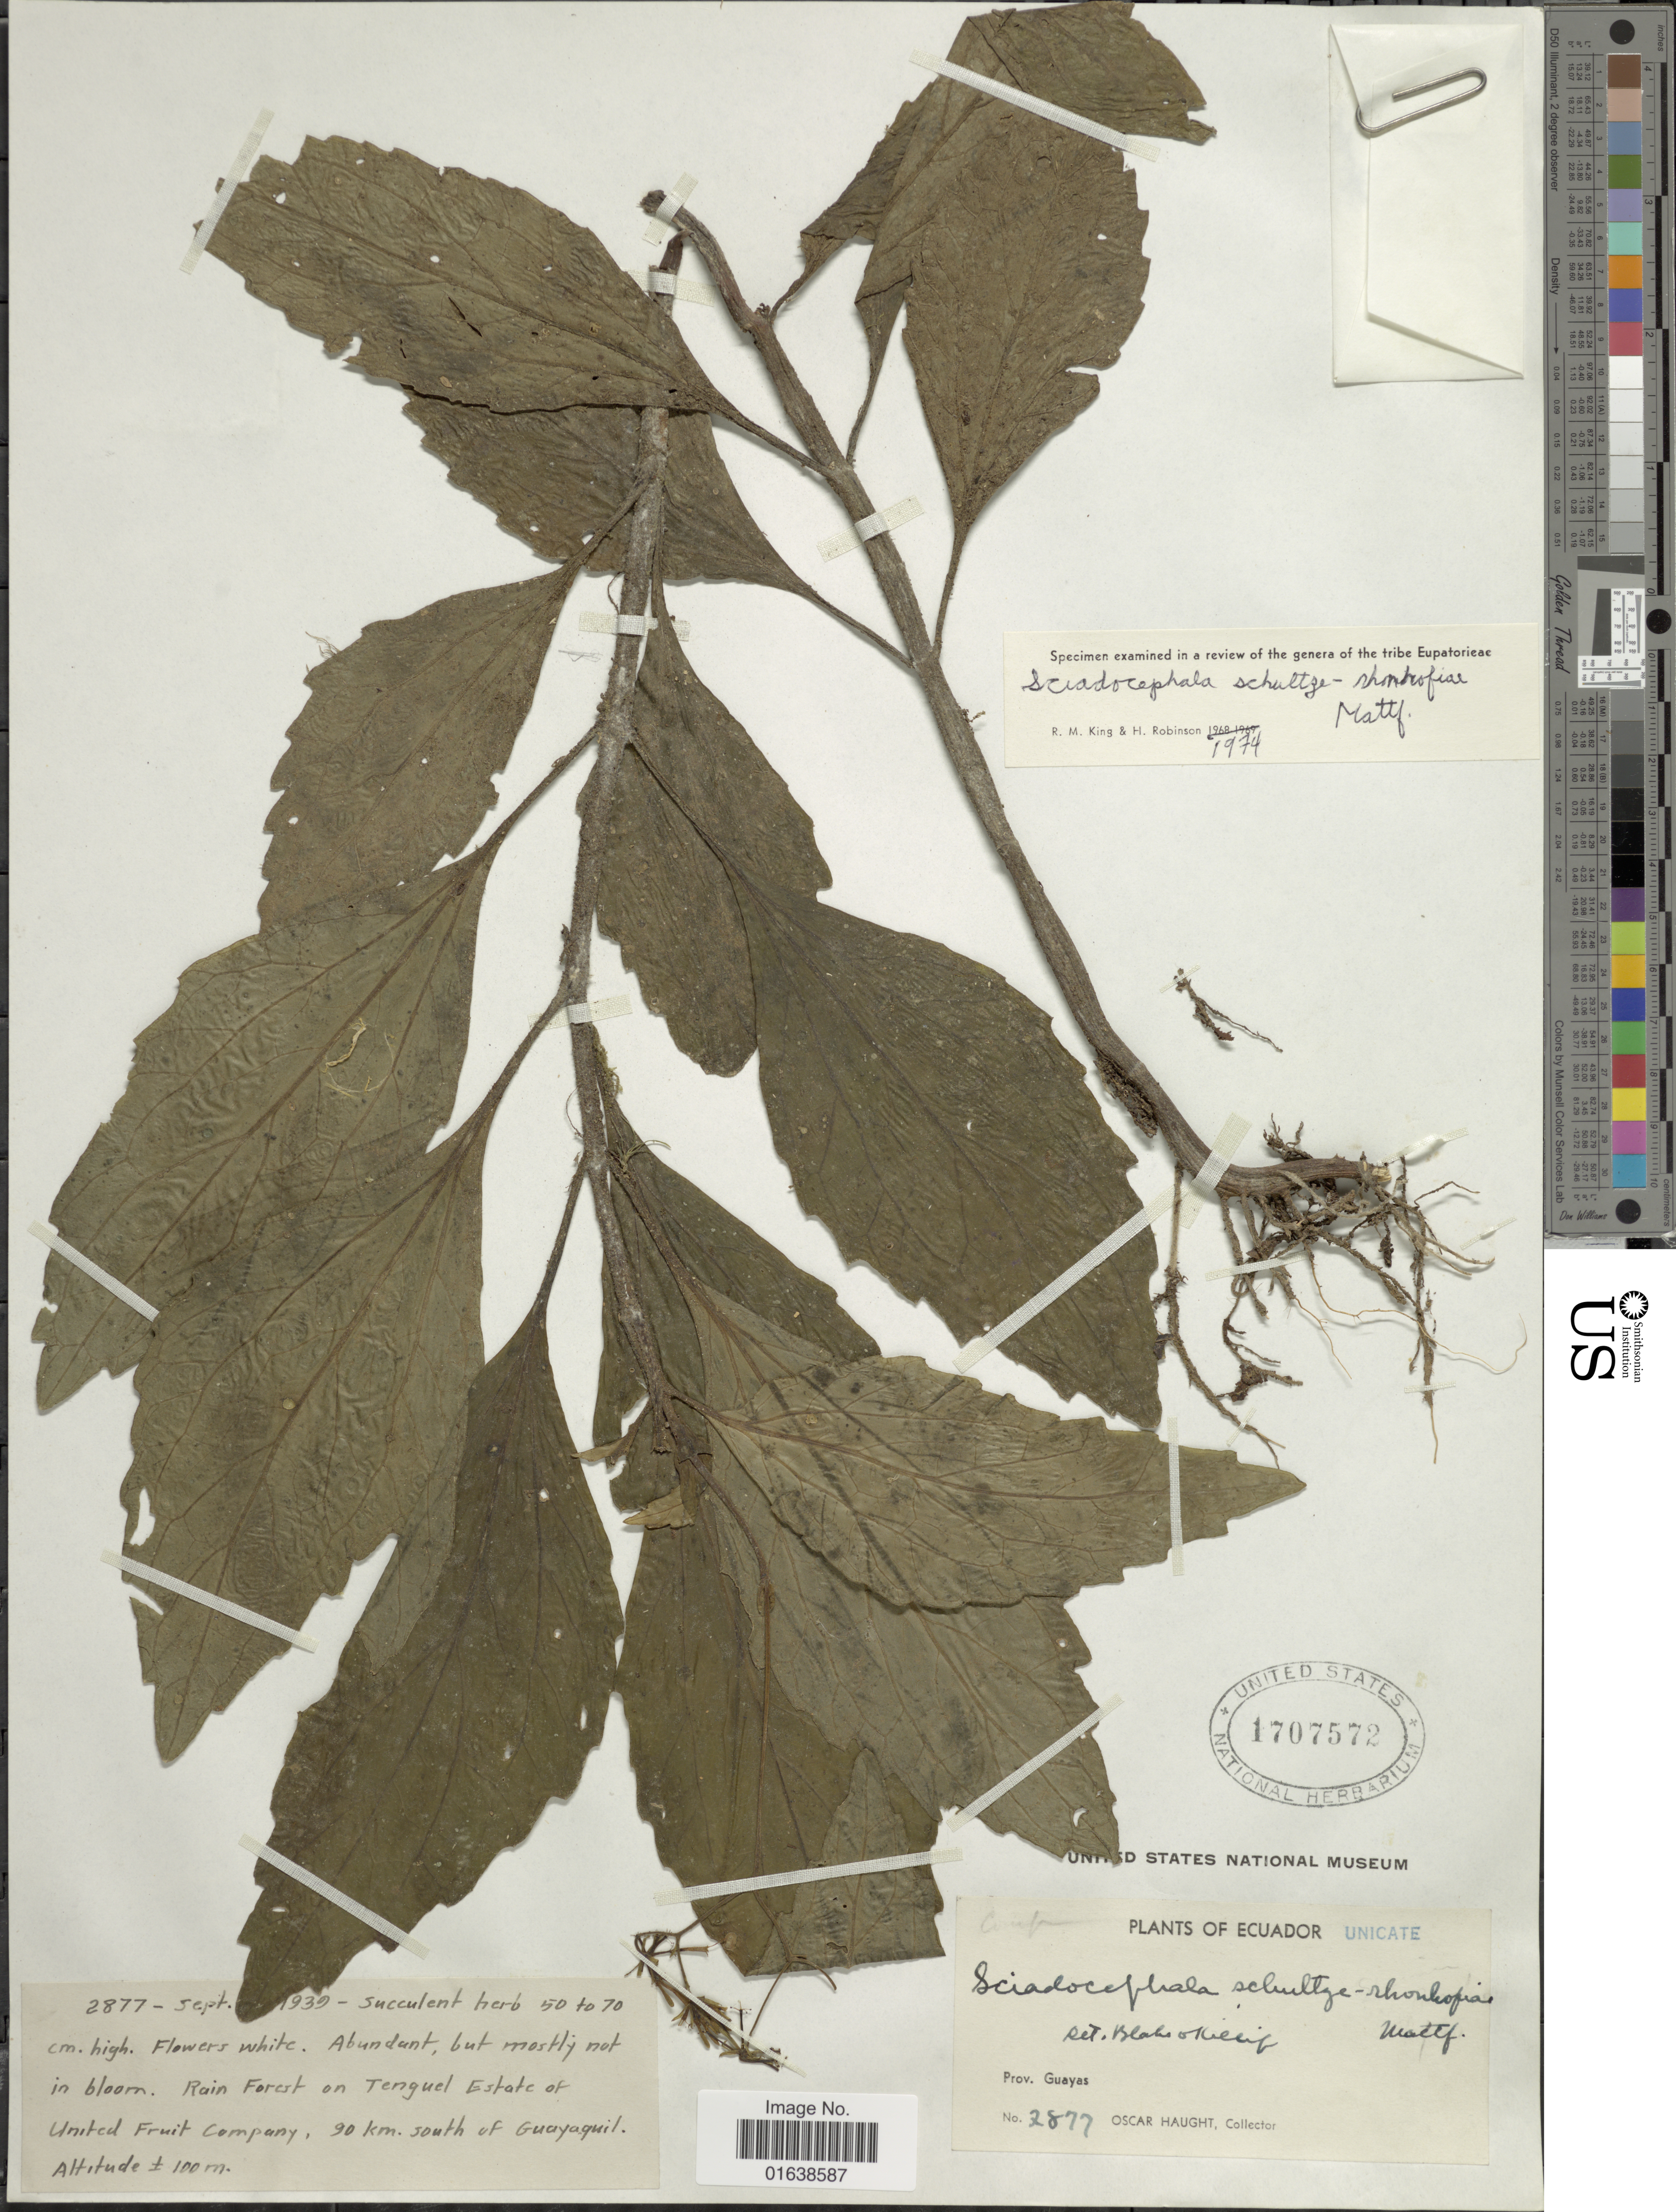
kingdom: Plantae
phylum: Tracheophyta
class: Magnoliopsida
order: Asterales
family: Asteraceae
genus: Sciadocephala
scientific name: Sciadocephala schultze-rhonhofiae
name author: Mattf. in Diels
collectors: O. L. Haught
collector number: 2877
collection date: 1939-09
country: Ecuador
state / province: Guayas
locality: Ecuador. Prov. Guayas, Rain forest on Tenguel Estate of United Frui Company, 90 km. south of Guayaquil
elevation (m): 100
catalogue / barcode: US 1707572